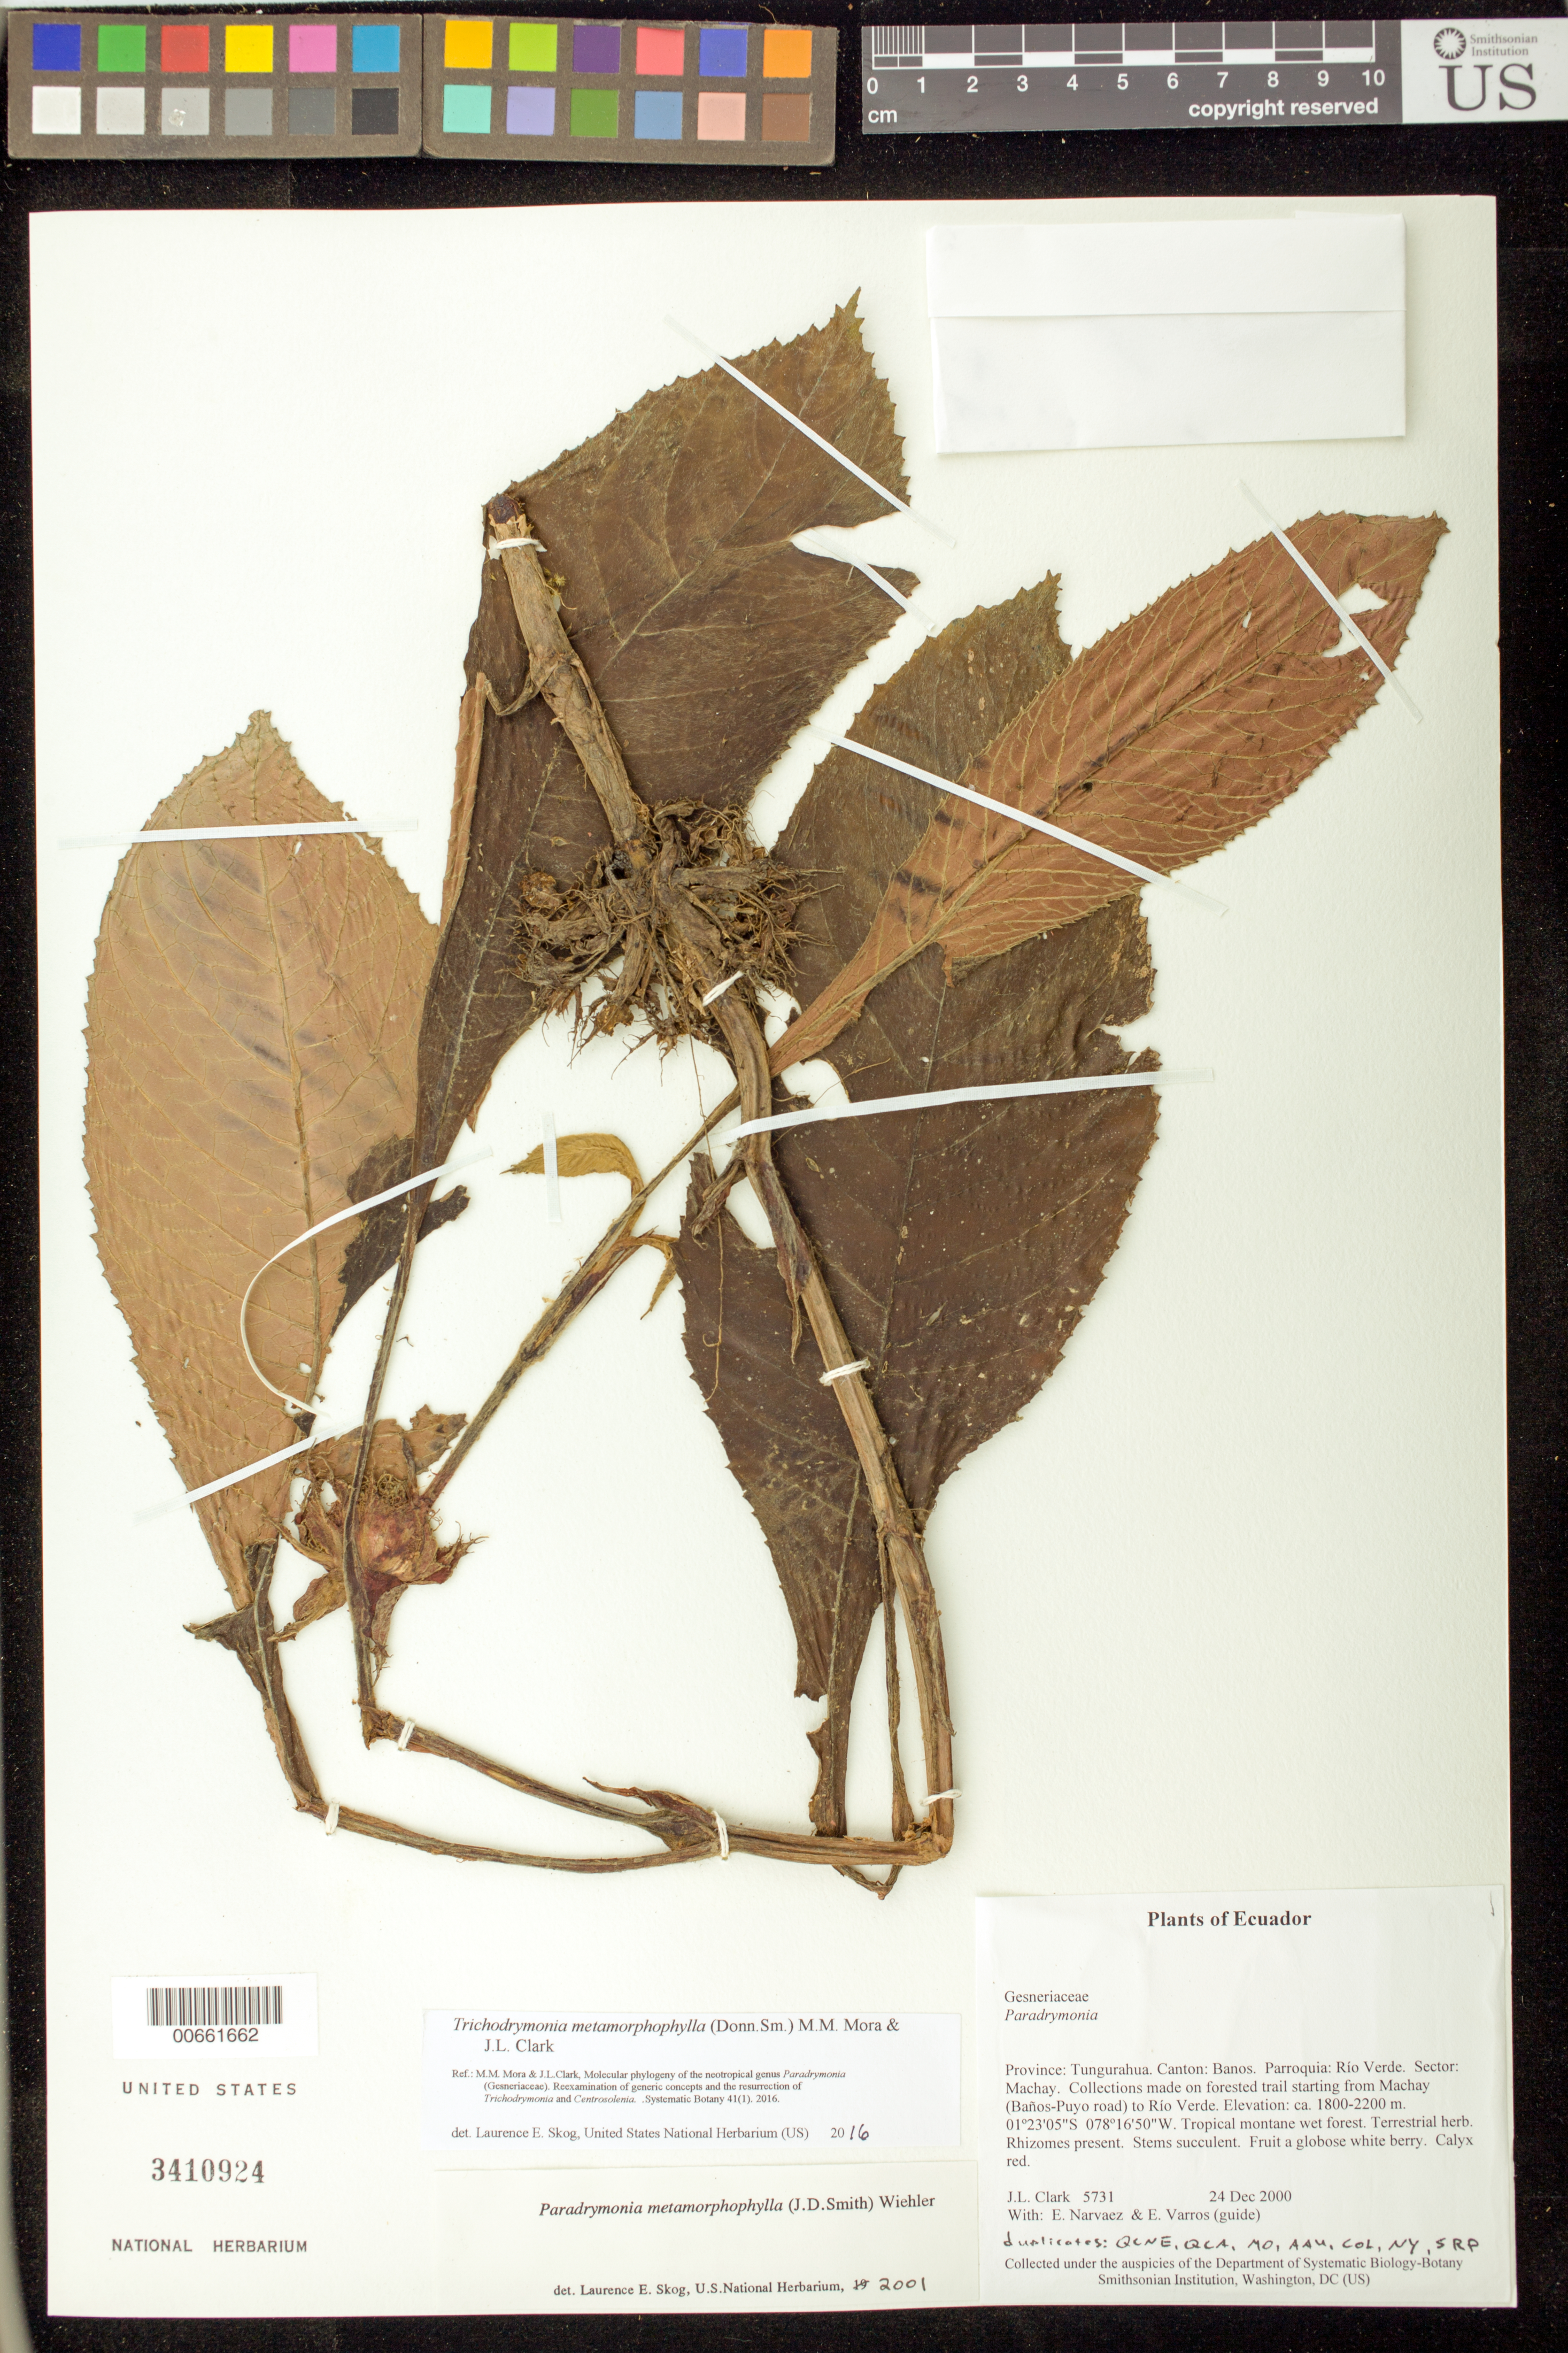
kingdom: Plantae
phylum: Tracheophyta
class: Magnoliopsida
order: Lamiales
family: Gesneriaceae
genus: Trichodrymonia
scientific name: Trichodrymonia metamorphophylla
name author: (Donn. Sm.) M.M. Mora & J.L. Clark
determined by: Skog, Laurence E.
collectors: J. L. Clark, E. Narváez & E. Varros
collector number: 5731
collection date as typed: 24 Dec 2000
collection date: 2000-12-24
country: Ecuador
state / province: Tungurahua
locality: Cantón: Banos. Parroquia: Río Verde. Sector: Machay. Collections made on forested trail starting from Machay (Baños-Puyo road) to Río Verde.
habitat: Tropical montane wet forest.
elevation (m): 1800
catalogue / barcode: US 3410924